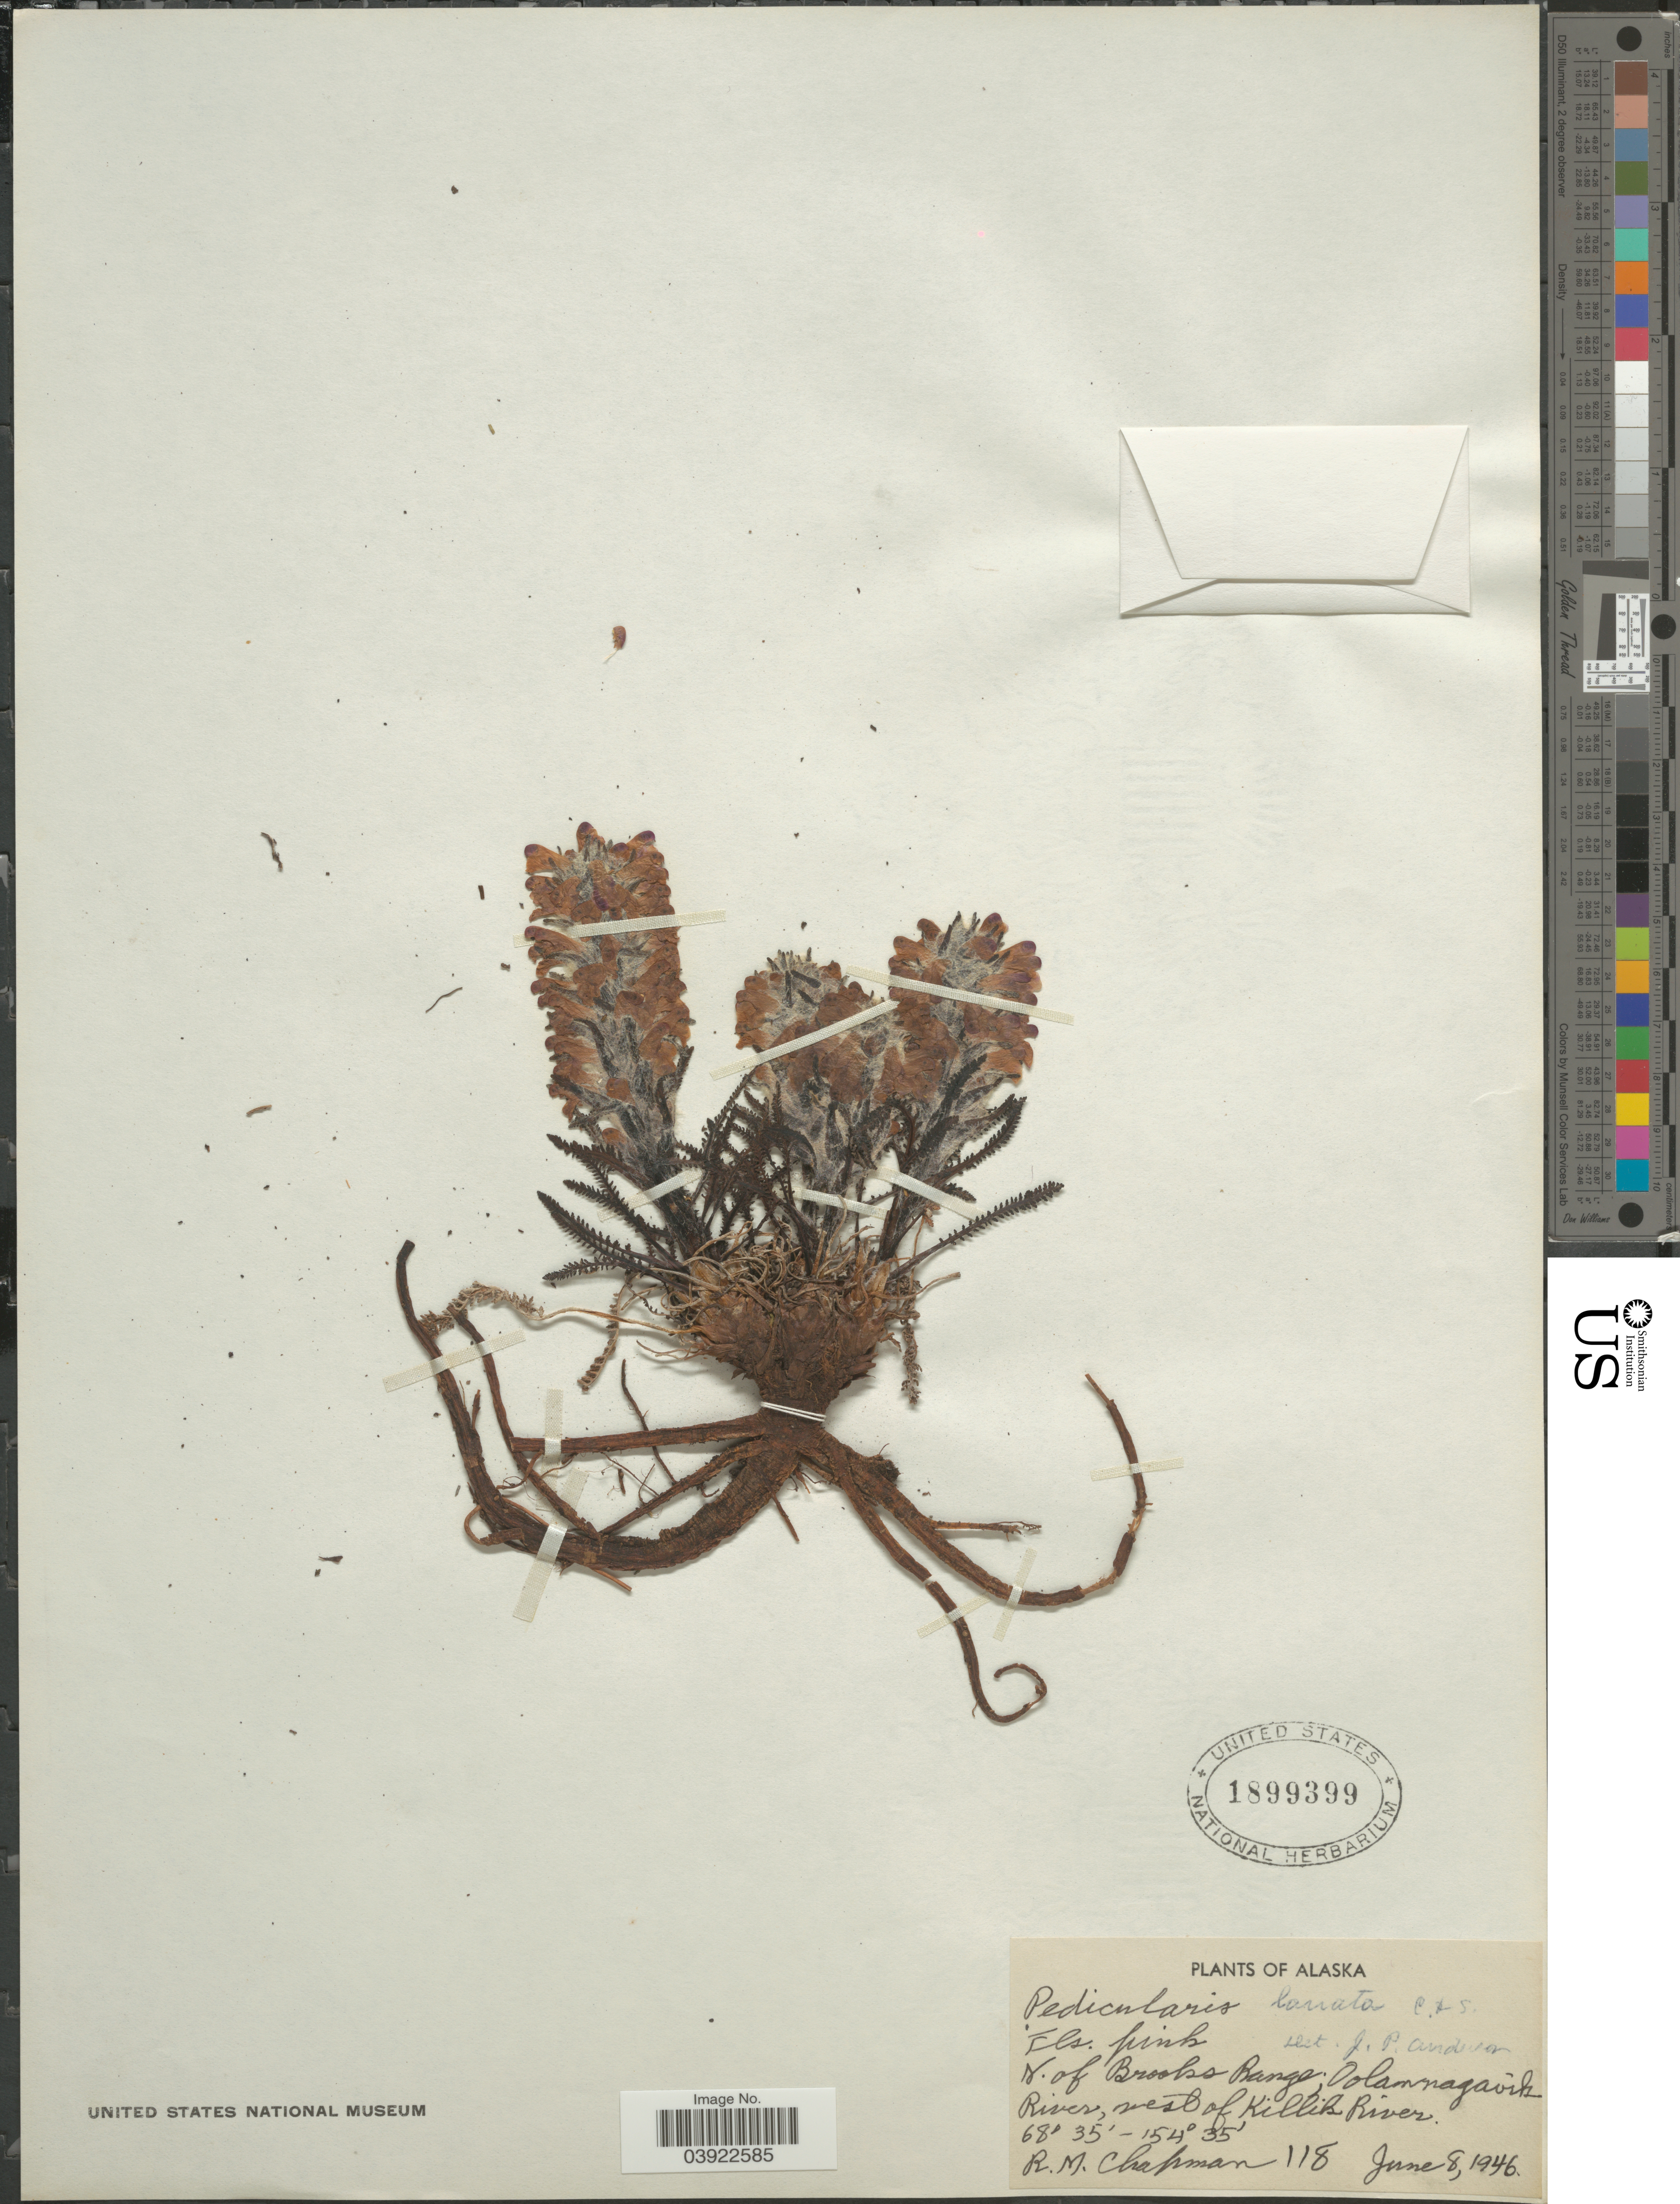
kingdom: Plantae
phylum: Tracheophyta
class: Magnoliopsida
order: Lamiales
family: Orobanchaceae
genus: Pedicularis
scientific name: Pedicularis lanata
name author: Willd. ex Cham. & Schltdl.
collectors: R. M. Chapman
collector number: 118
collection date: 1946-06-08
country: United States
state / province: Alaska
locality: N. of Brooks Range; Oolamnagavik River, west of Killik River.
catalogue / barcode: US 1899399